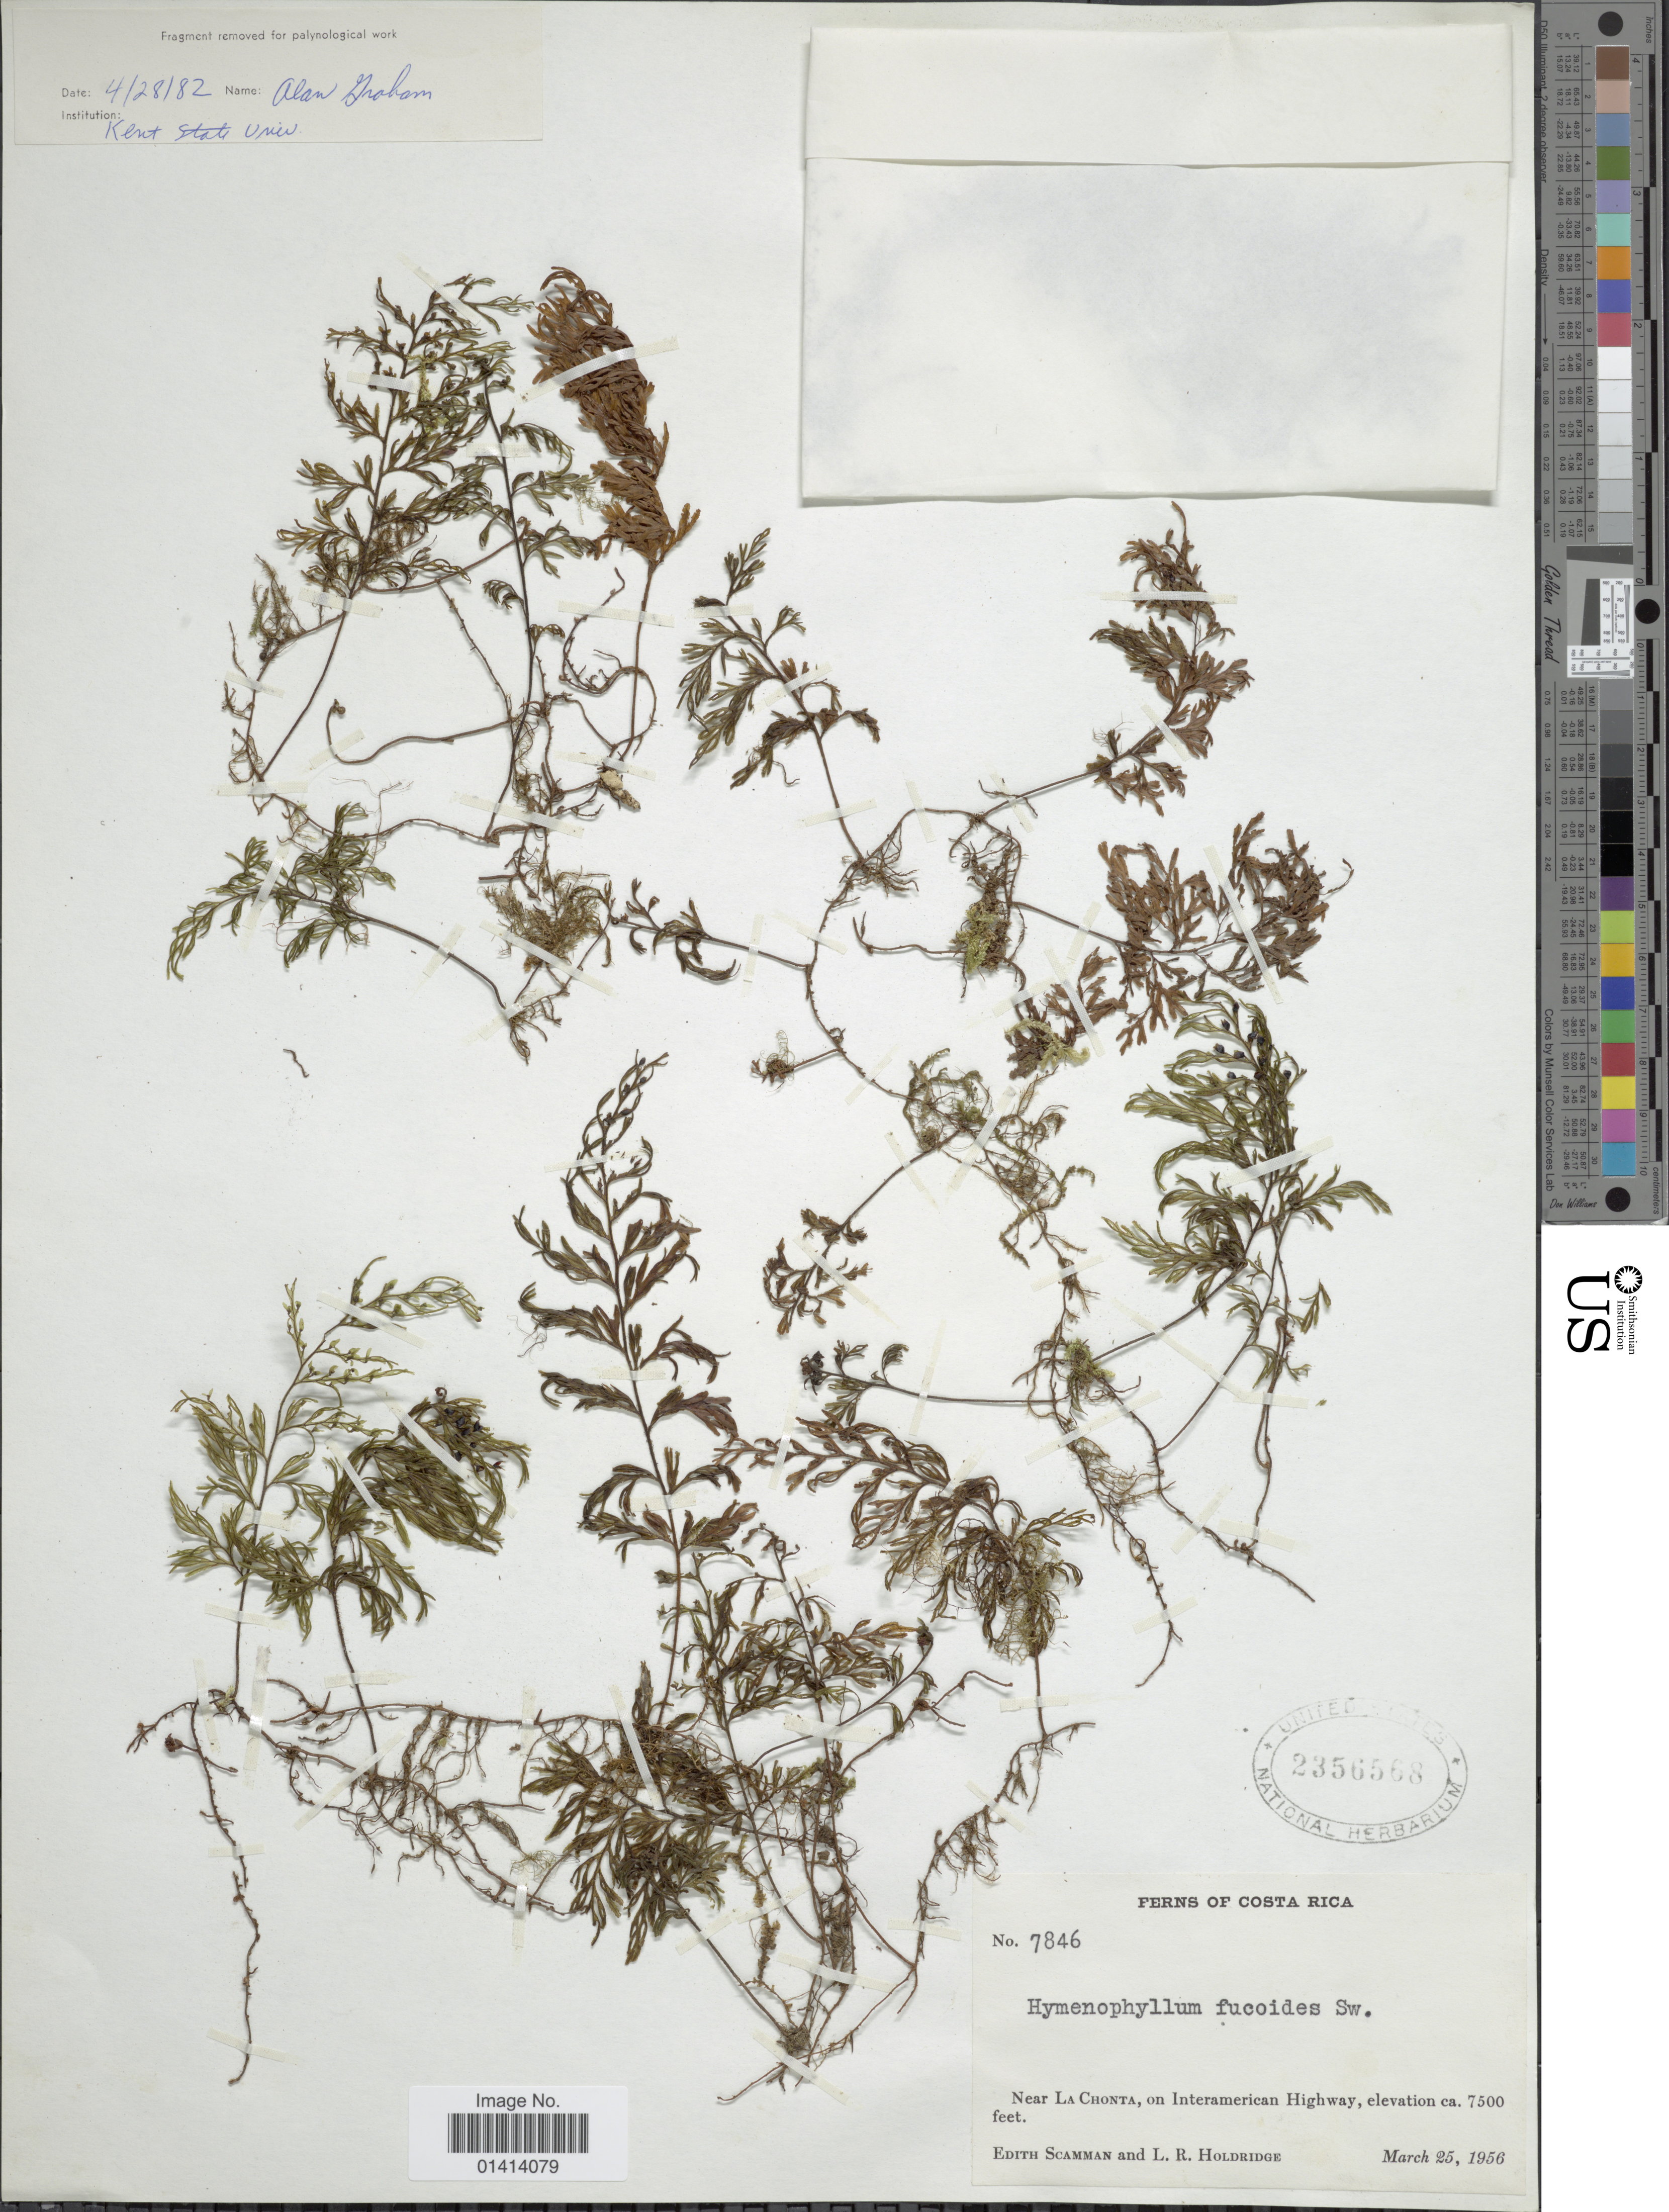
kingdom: Plantae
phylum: Tracheophyta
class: Polypodiopsida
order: Hymenophyllales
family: Hymenophyllaceae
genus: Hymenophyllum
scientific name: Hymenophyllum fucoides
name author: (Sw.) Sw.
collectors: E. Scamman & L. Holdridge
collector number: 7846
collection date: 1956-03-25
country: Costa Rica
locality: Near La Chonta, on Interamerican Highway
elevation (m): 2286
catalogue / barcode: US 2356568